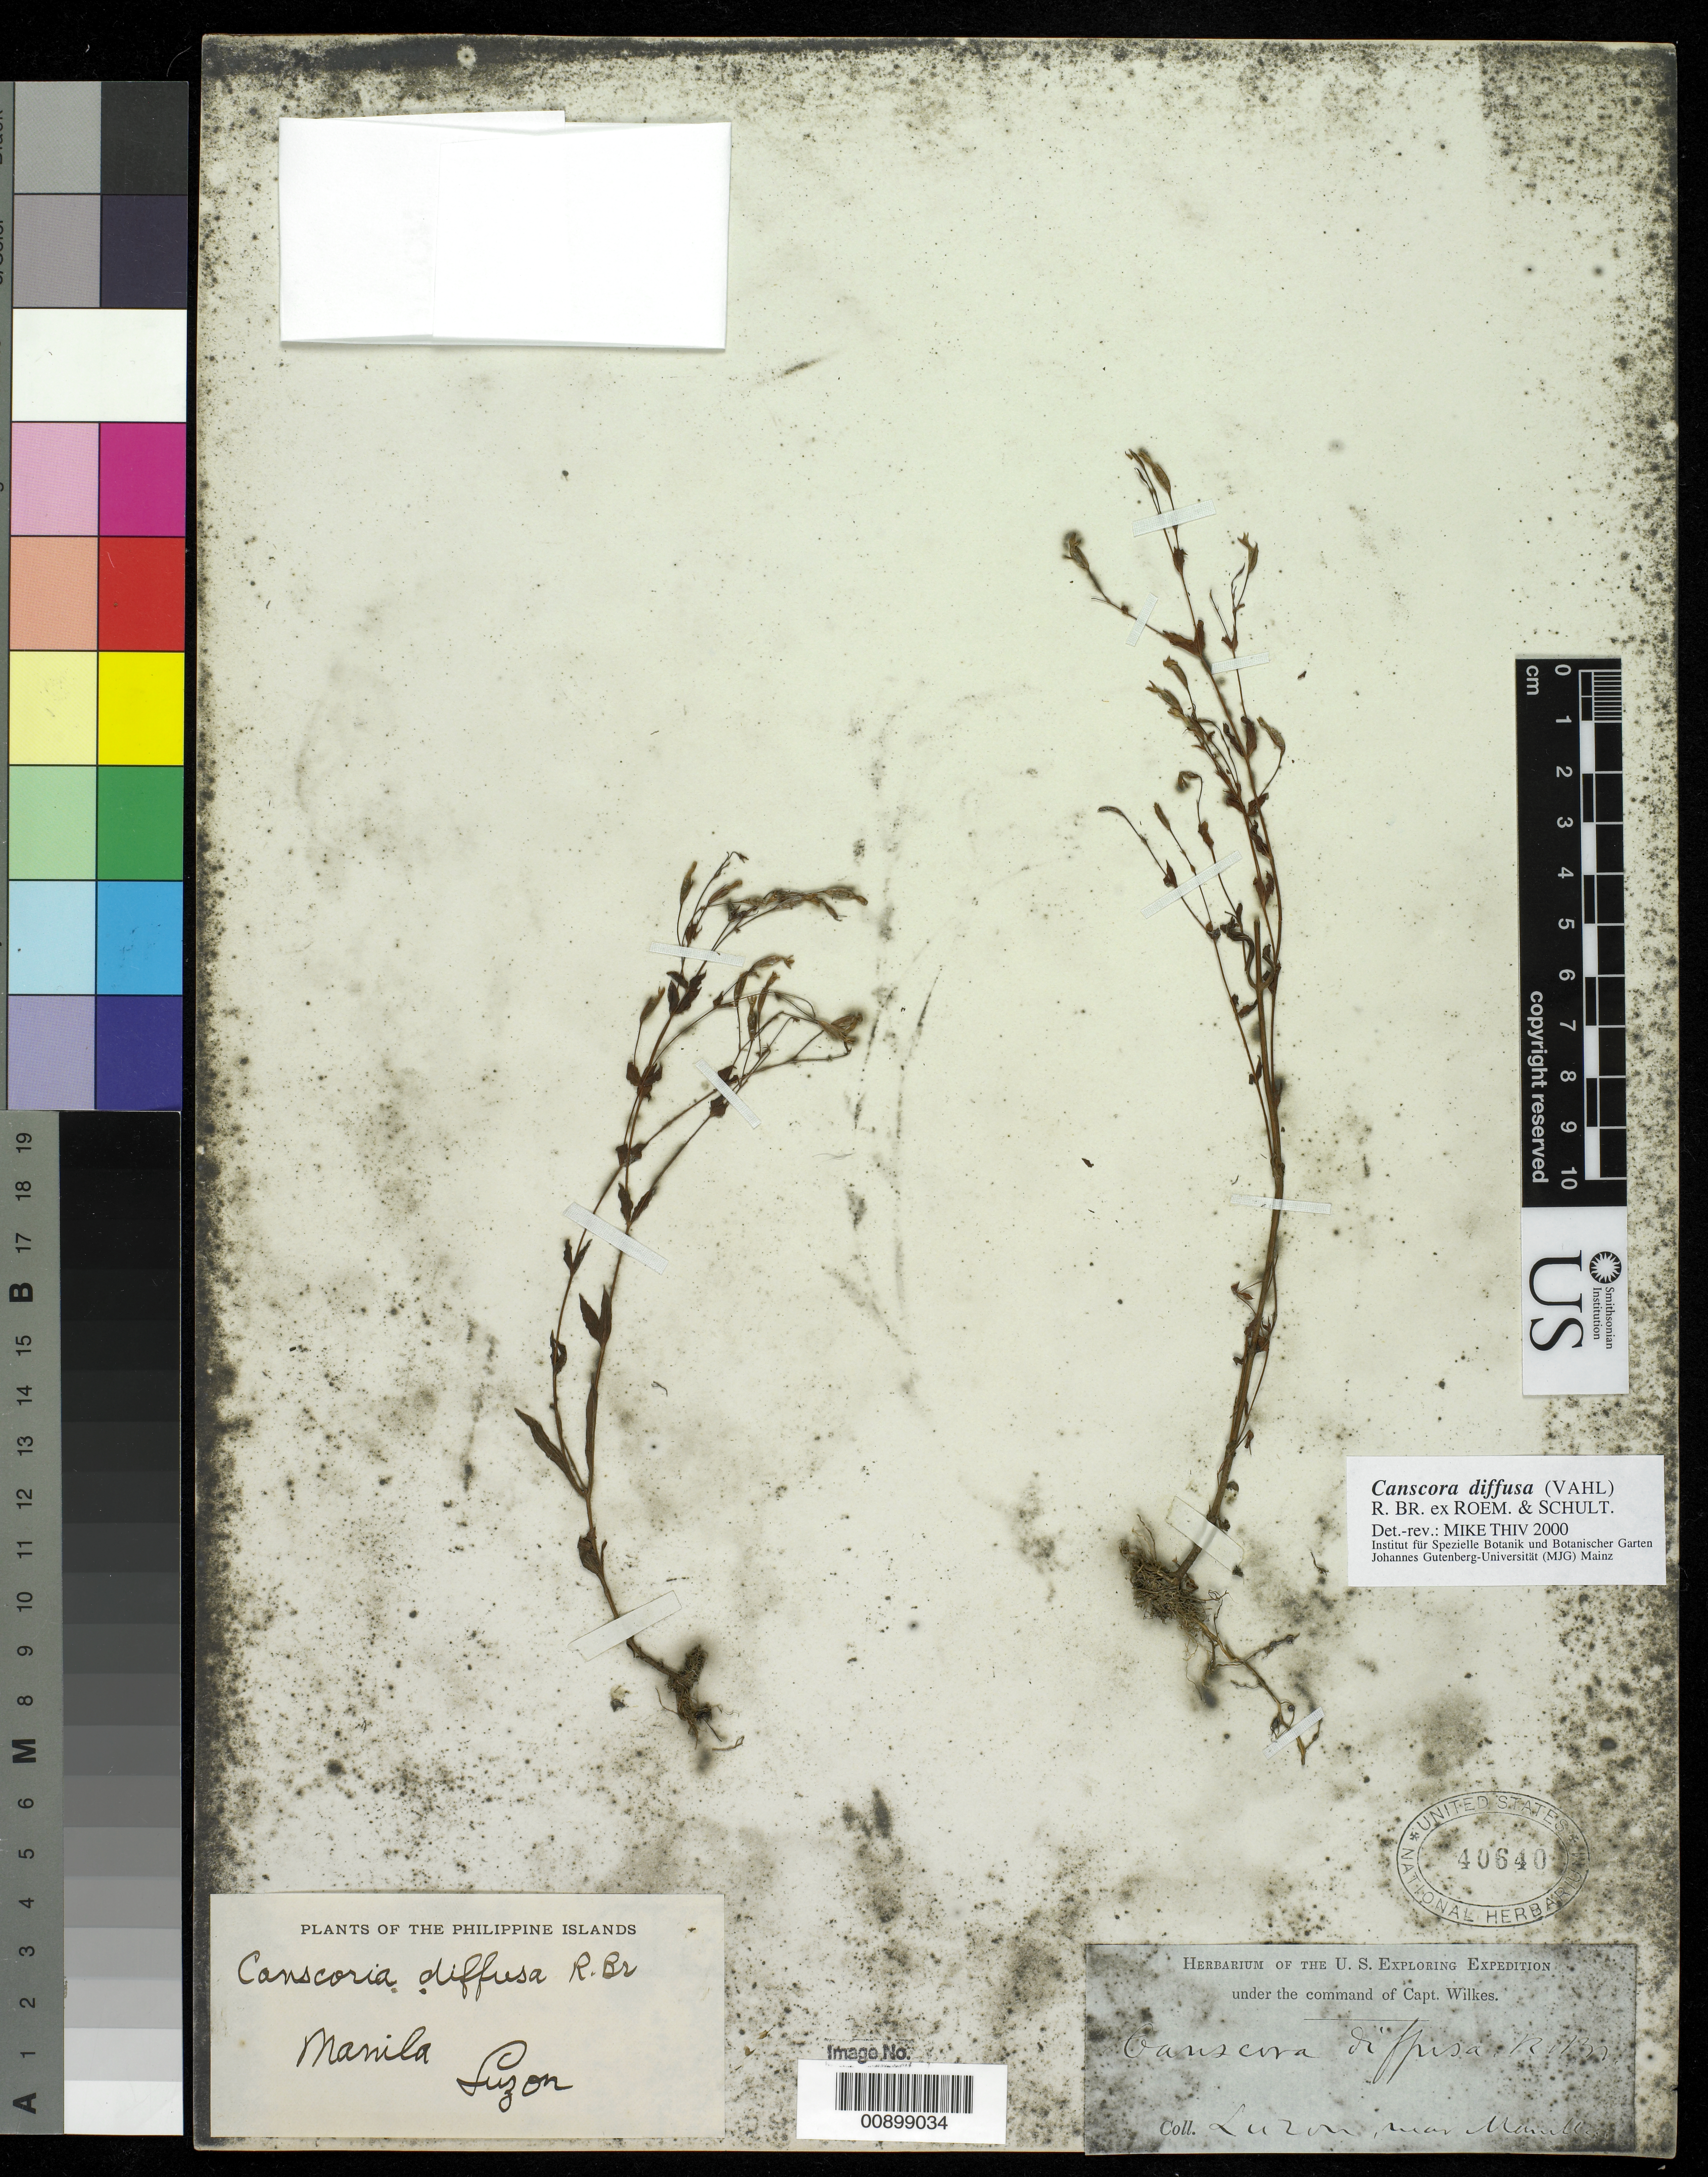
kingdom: Plantae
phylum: Tracheophyta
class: Magnoliopsida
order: Gentianales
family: Gentianaceae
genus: Canscora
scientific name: Canscora diffusa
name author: (Vahl) R. Br. ex Roem. & Schult.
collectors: Wilkes Explor. Exped.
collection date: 1838/1842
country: Philippines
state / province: National Capital Region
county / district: Manila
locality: near Manilla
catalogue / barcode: US 40640